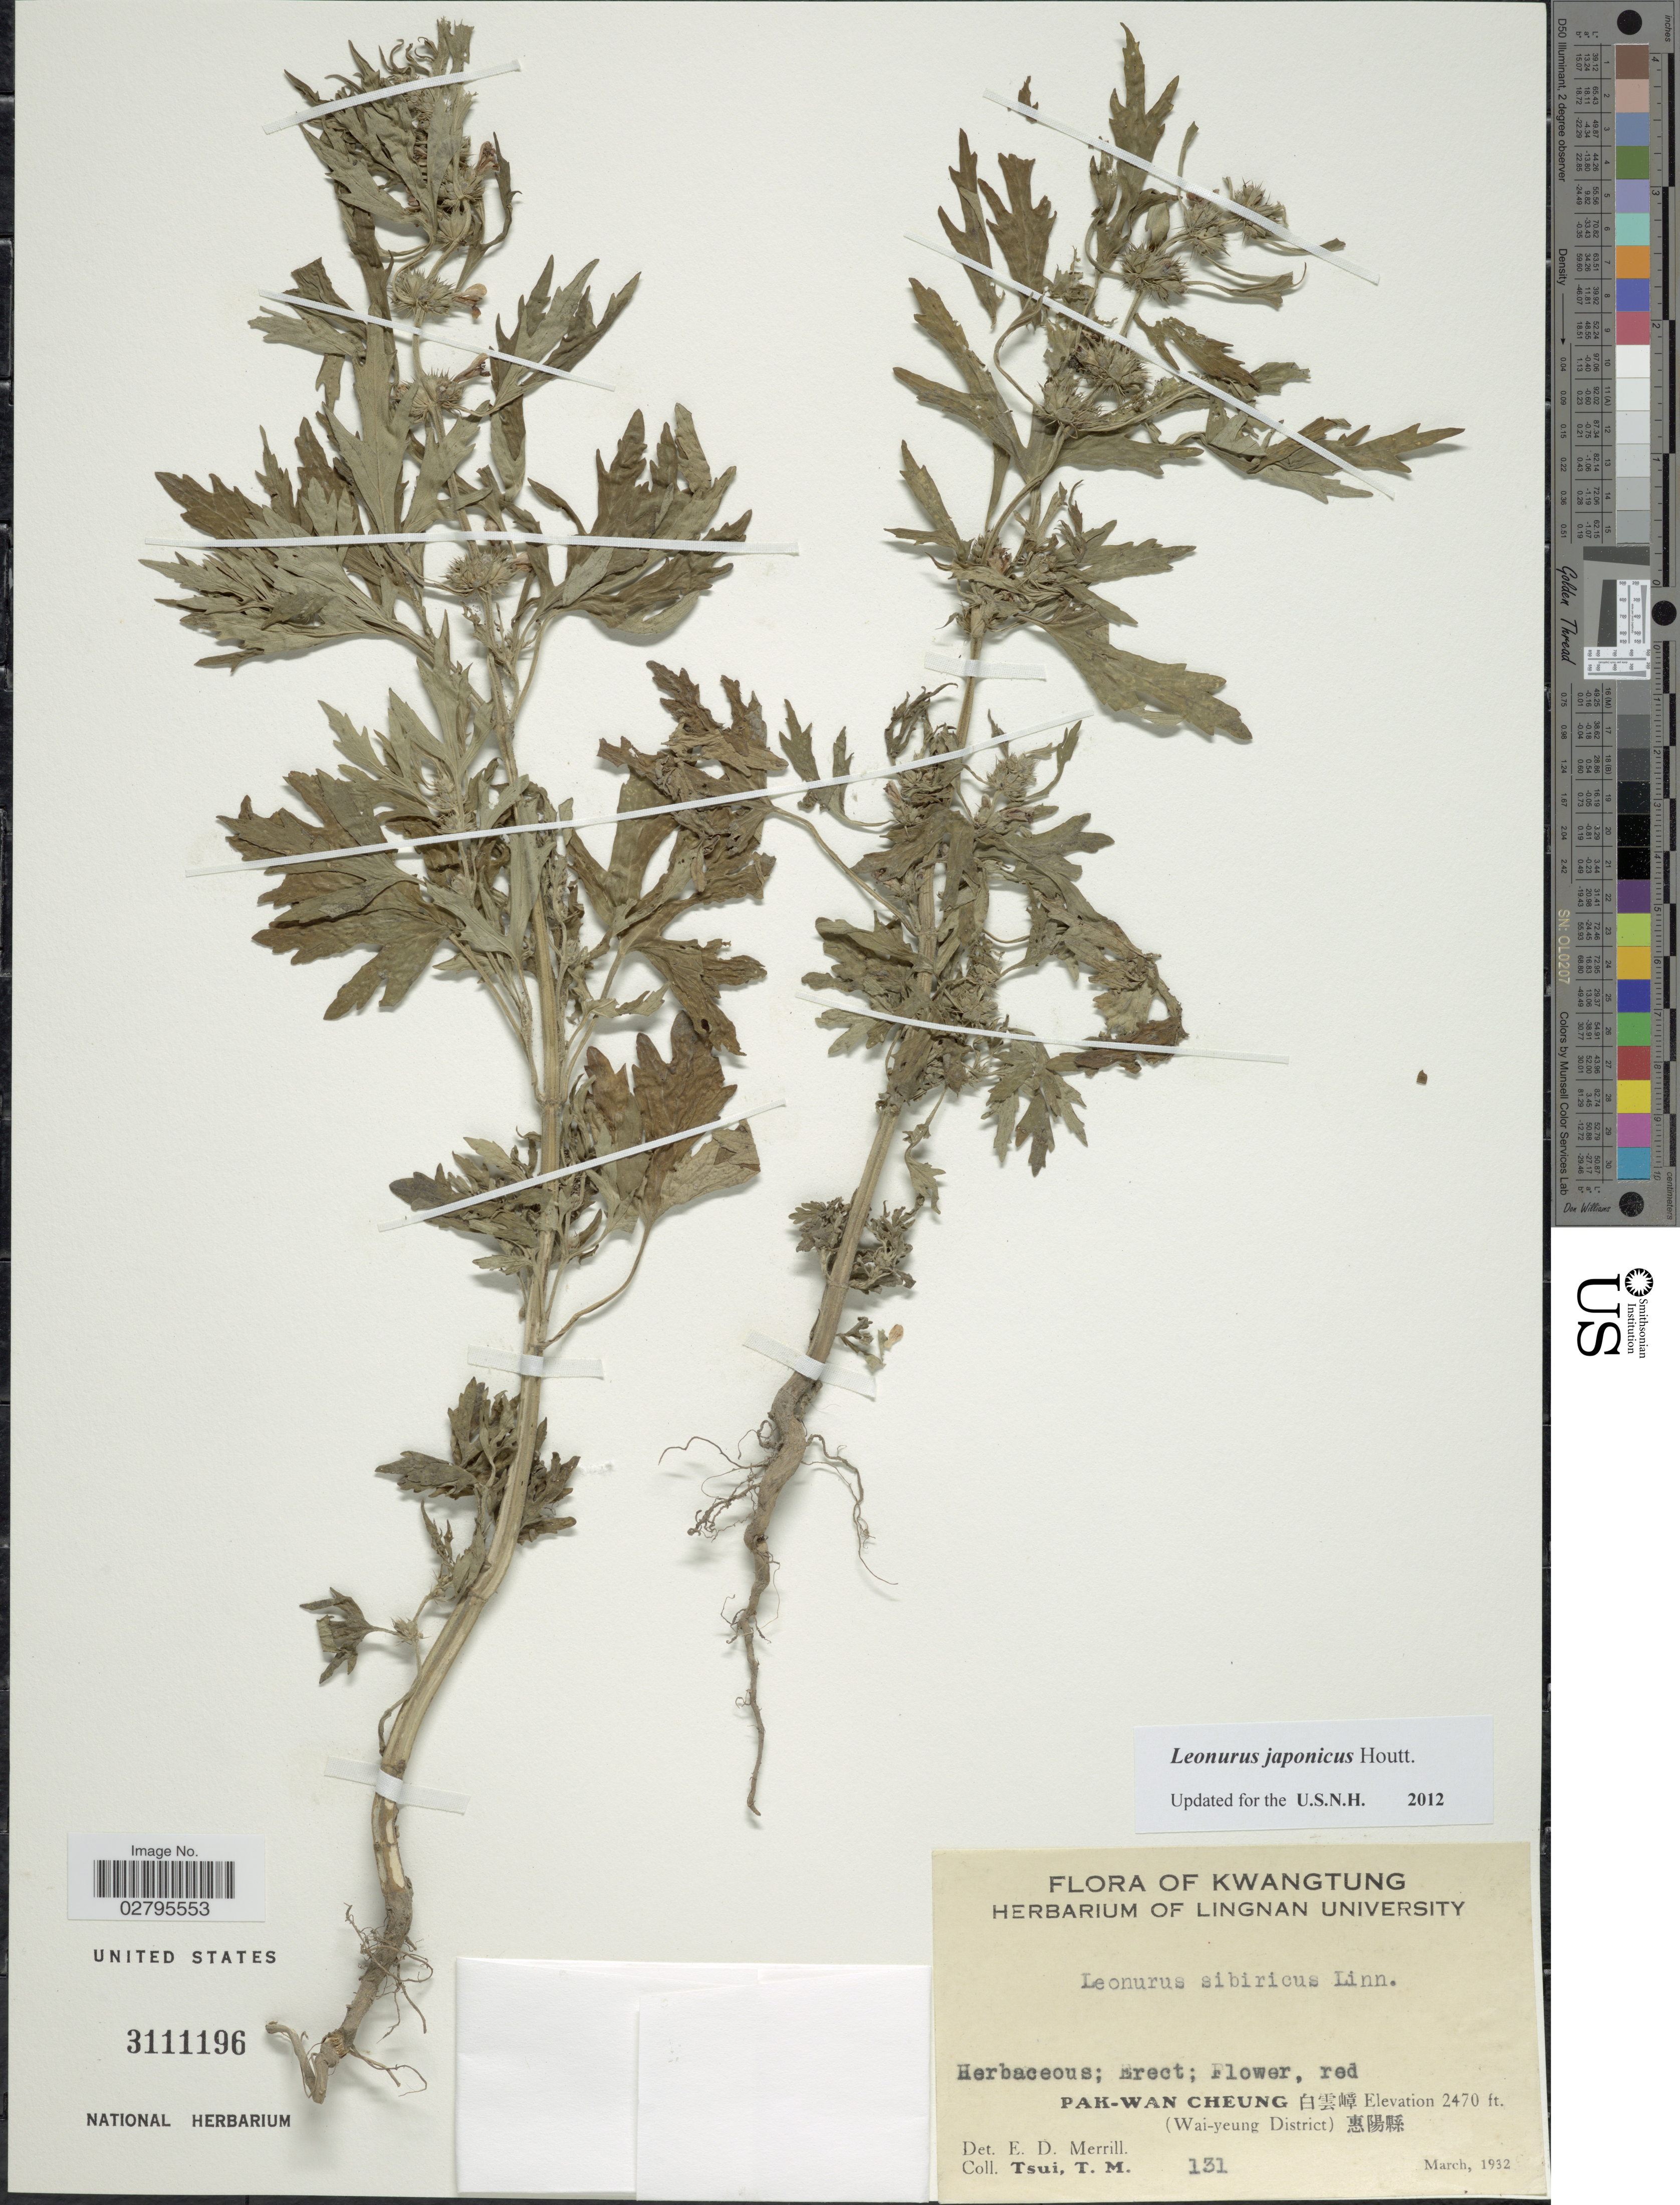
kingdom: Plantae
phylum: Tracheophyta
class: Magnoliopsida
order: Lamiales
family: Lamiaceae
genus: Leonurus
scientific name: Leonurus japonicus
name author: Houtt.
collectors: T. Tsui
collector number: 131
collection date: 1932-03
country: China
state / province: Guangdong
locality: Kwangtung. Pak-Wan Cheung. (Wai-yeung District).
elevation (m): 753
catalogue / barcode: US 3111196